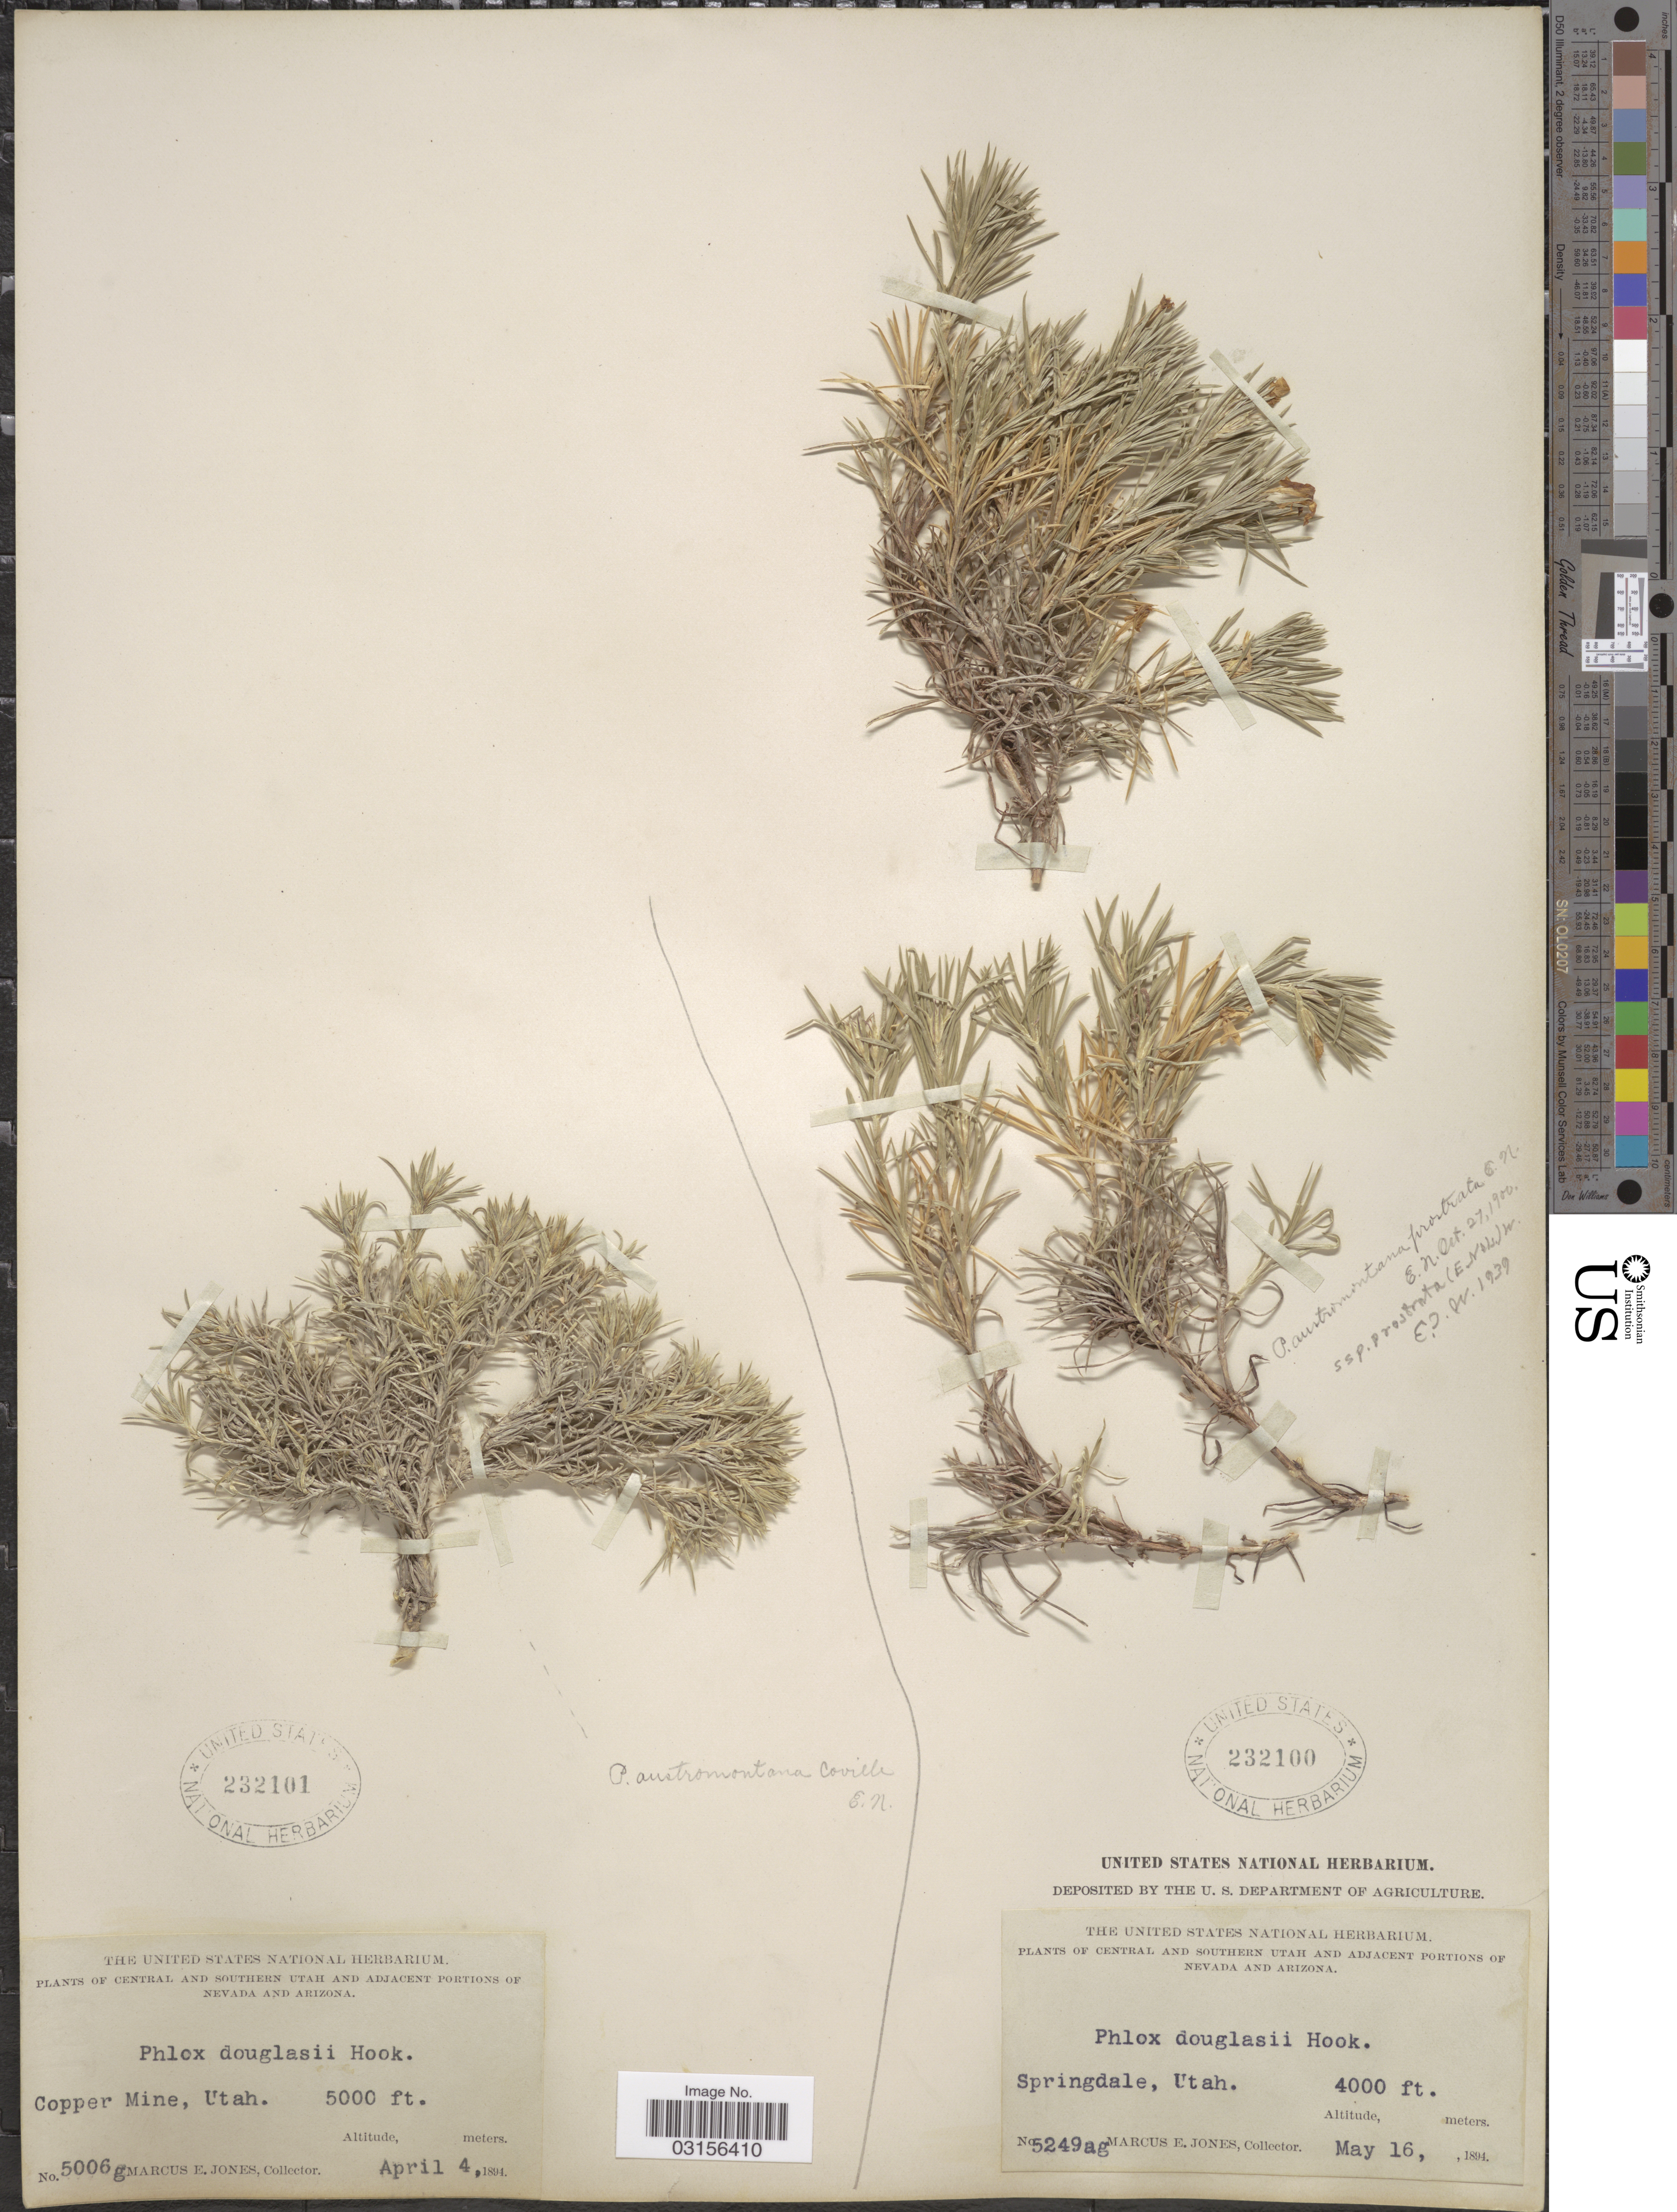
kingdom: Plantae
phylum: Tracheophyta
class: Magnoliopsida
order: Ericales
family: Polemoniaceae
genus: Phlox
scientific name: Phlox austromontana subsp. prostrata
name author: (E.E. Nelson) Wherry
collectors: M. E. Jones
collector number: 5249ag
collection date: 1894-05-16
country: United States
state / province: Utah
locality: Central and Southern Utah. Springdale.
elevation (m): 1219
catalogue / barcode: US 232100-2